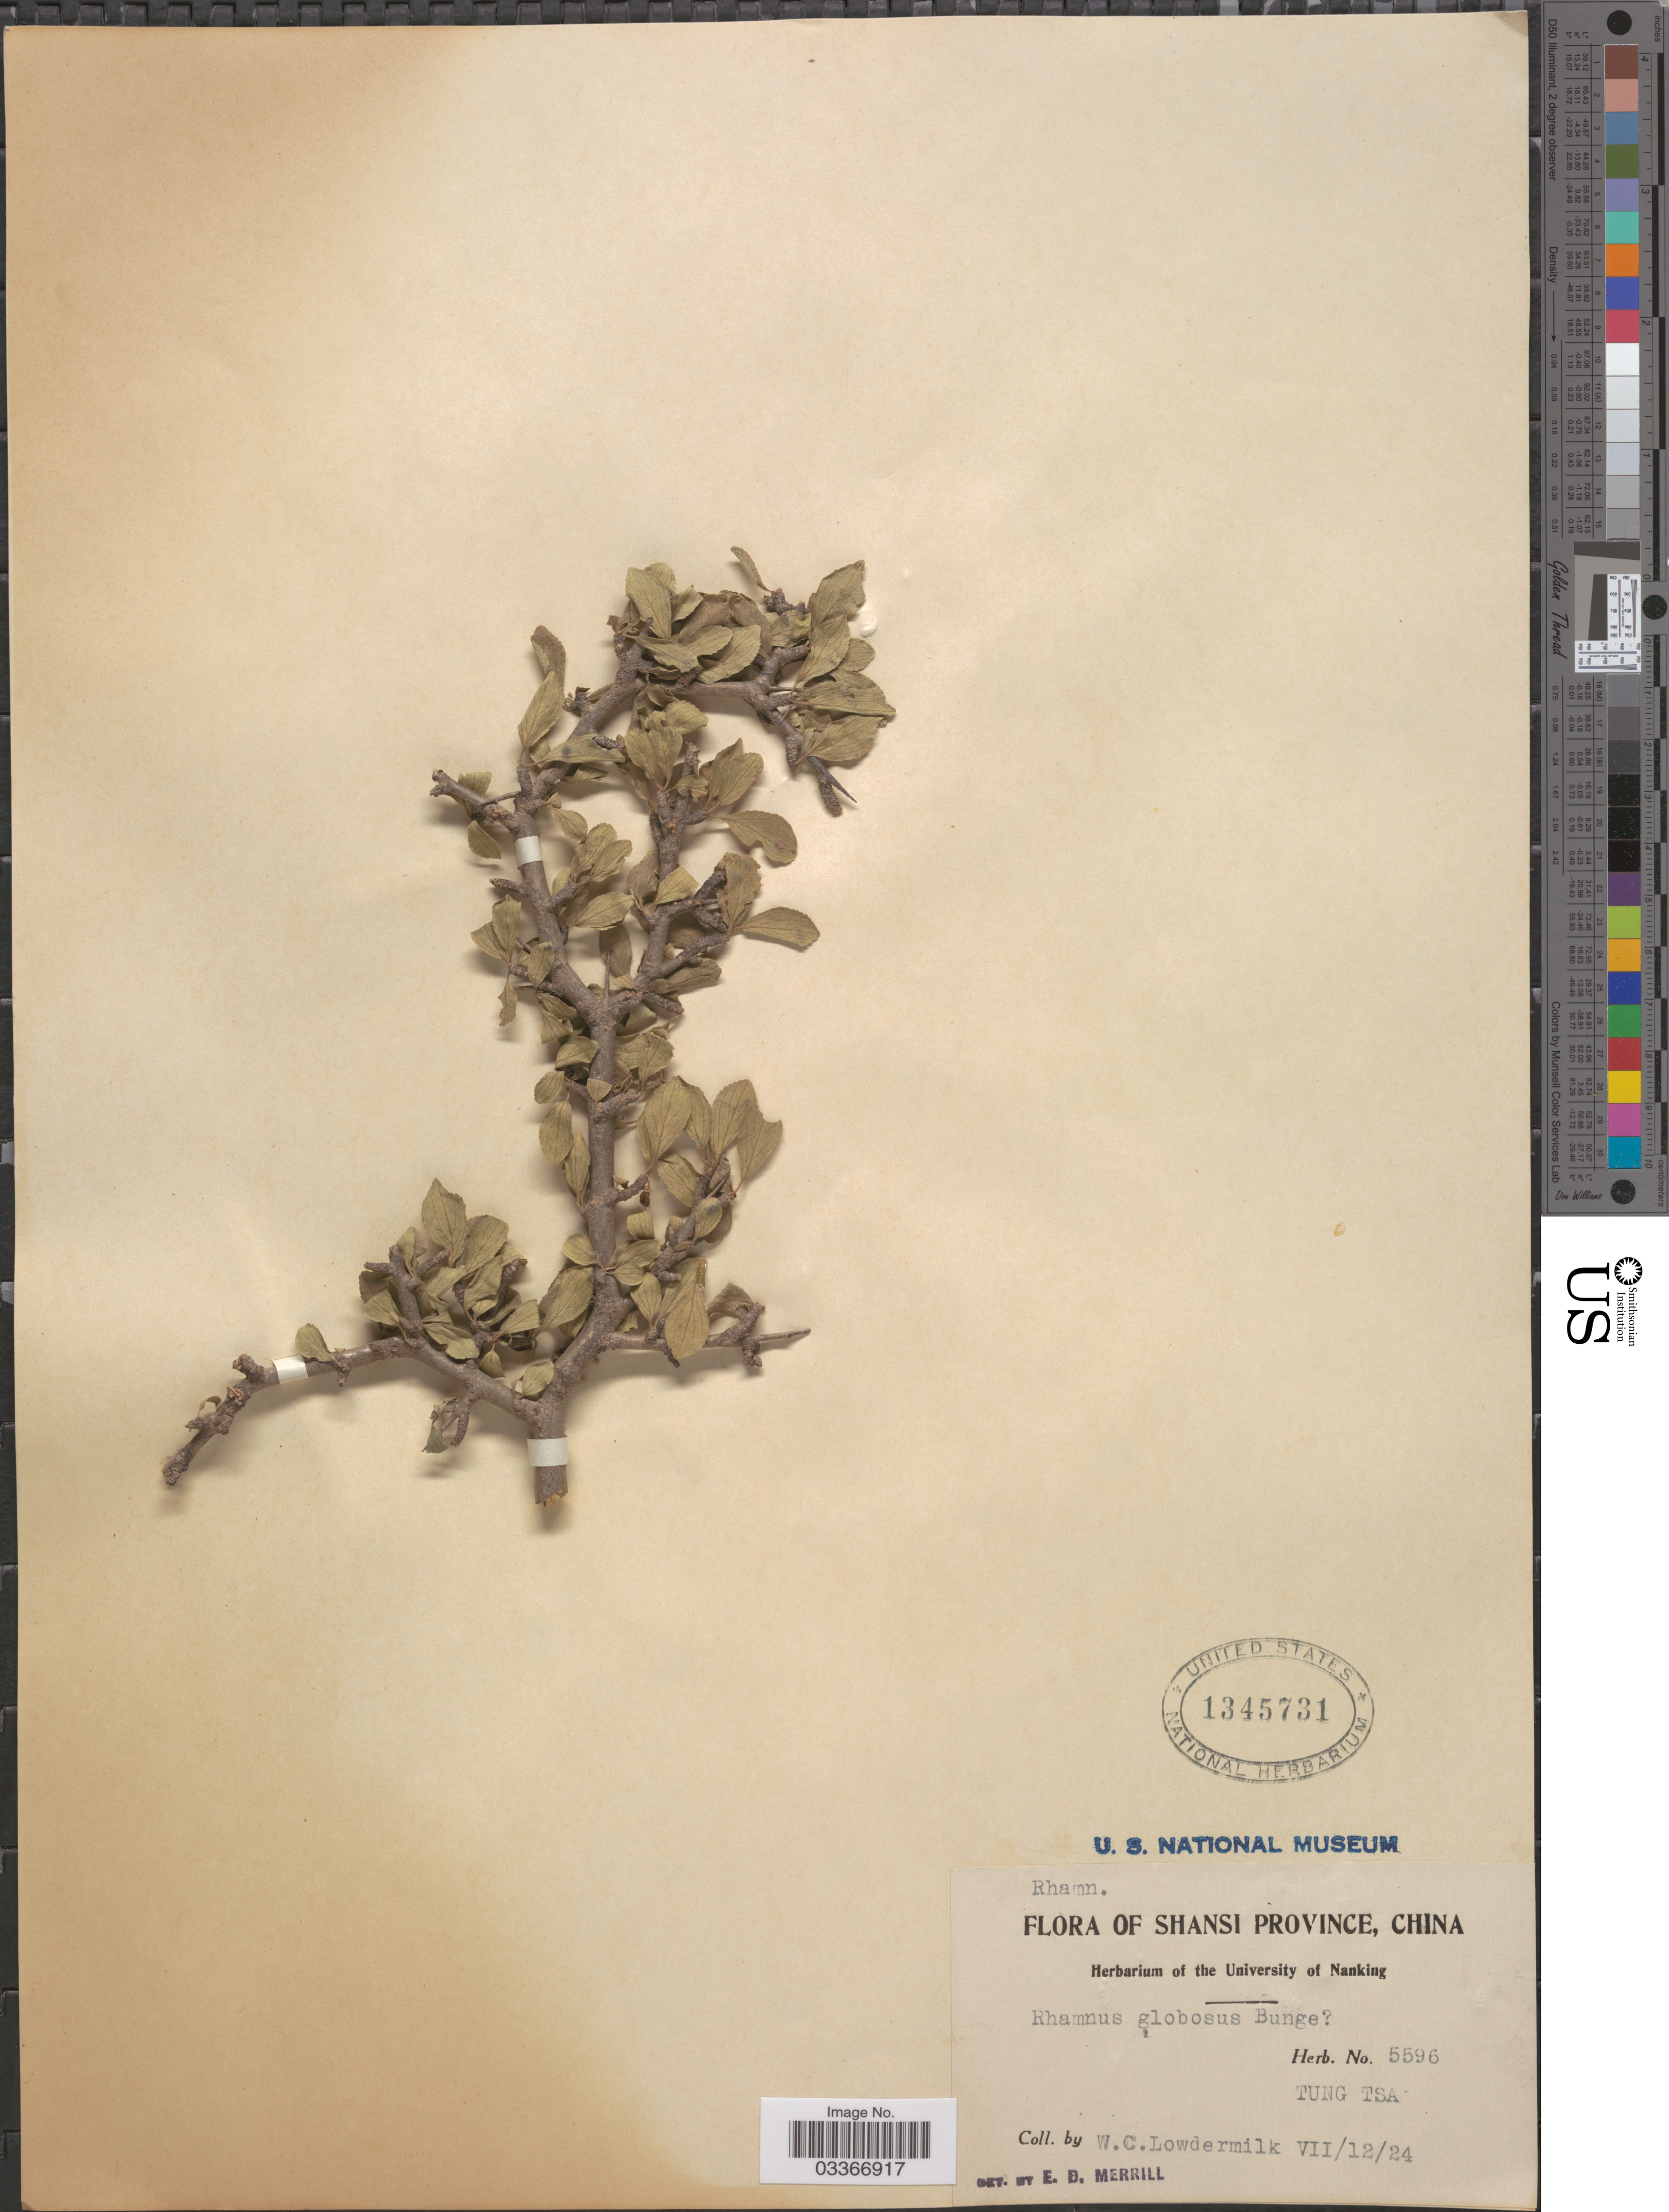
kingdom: Plantae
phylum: Tracheophyta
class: Magnoliopsida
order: Rosales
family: Rhamnaceae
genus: Rhamnus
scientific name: Rhamnus globosa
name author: Bunge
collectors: W. Lowdermilk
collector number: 5596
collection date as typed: Transcribed d/m/y: 12/7/24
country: China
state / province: Shanxi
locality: Shansi Province. Tung Tsa.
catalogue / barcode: US 1345731